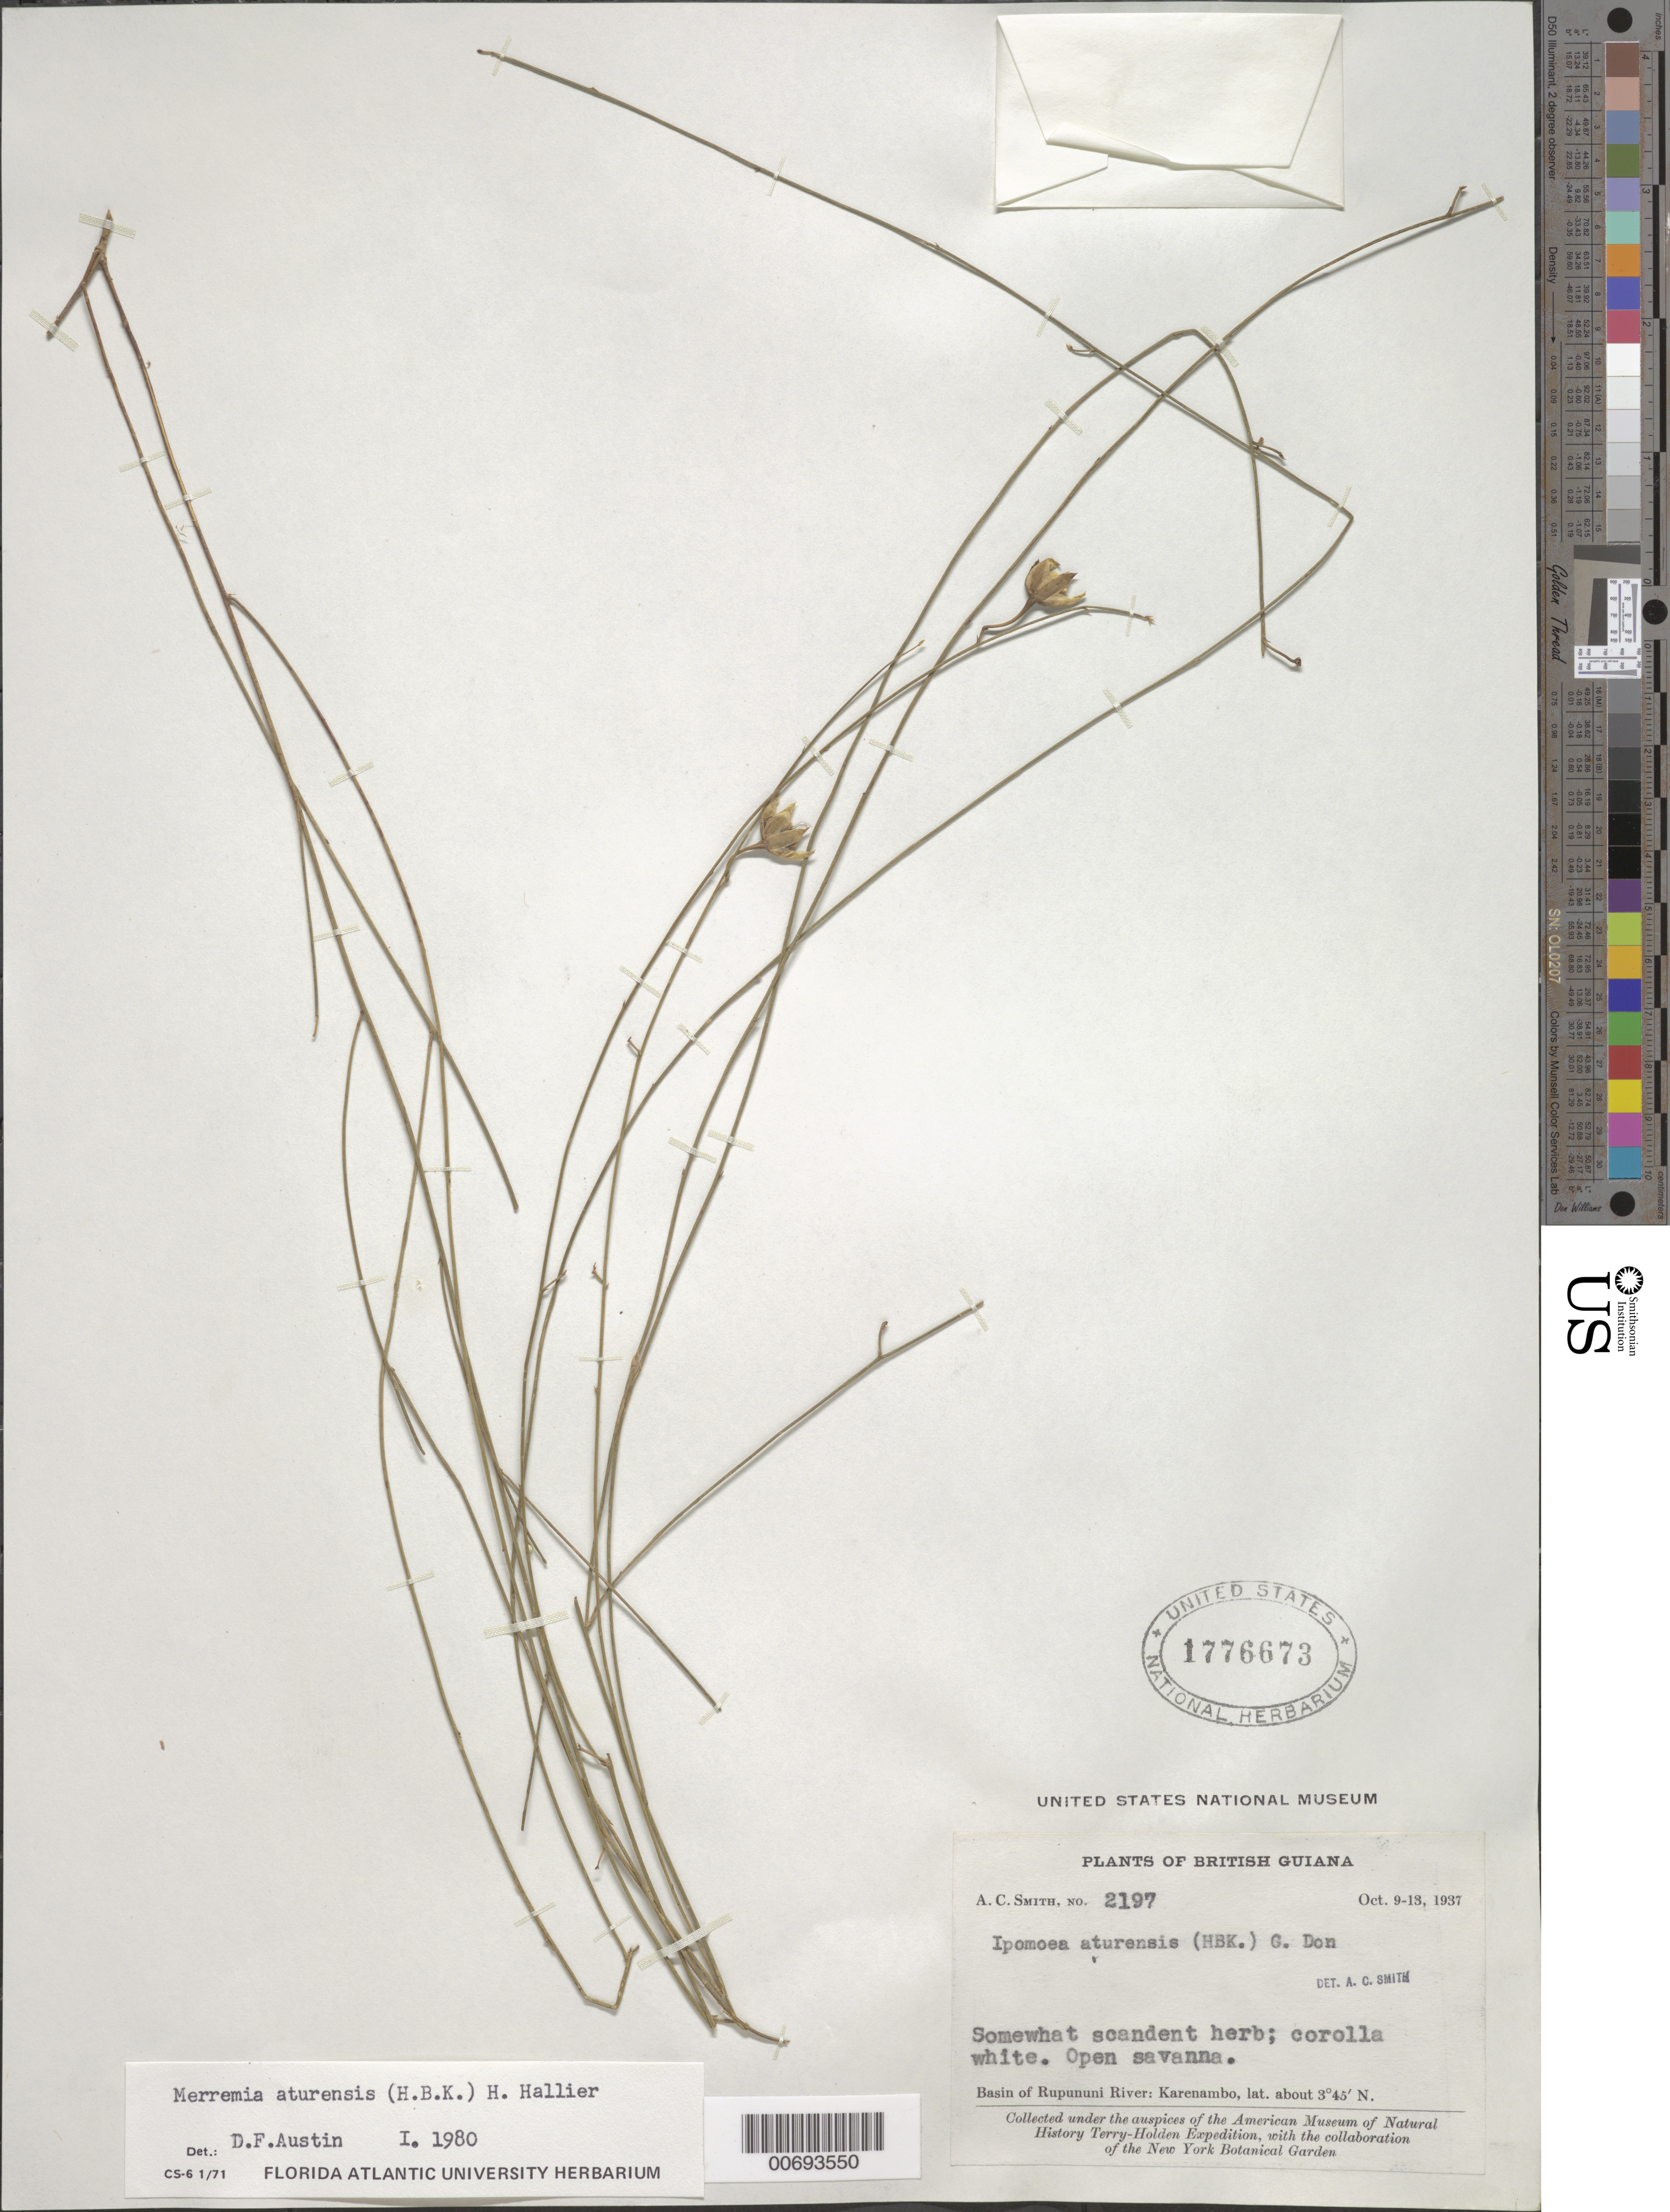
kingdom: Plantae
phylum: Tracheophyta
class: Magnoliopsida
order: Solanales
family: Convolvulaceae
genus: Distimake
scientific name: Distimake aturensis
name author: (Kunth) A. R. Simões & Staples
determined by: Strong, Mark T., (BOT), Smithsonian Institution - National Museum of Natural History (UNITED STATES)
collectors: A. C. Smith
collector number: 2197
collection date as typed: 9-Oct-37 to 13-Oct-37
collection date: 1937-10-09/1937-10-13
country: Guyana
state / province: U. Takutu-U. Essequibo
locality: Karanambo, Rupununi River basin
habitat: Open savanna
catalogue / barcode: US 1776673